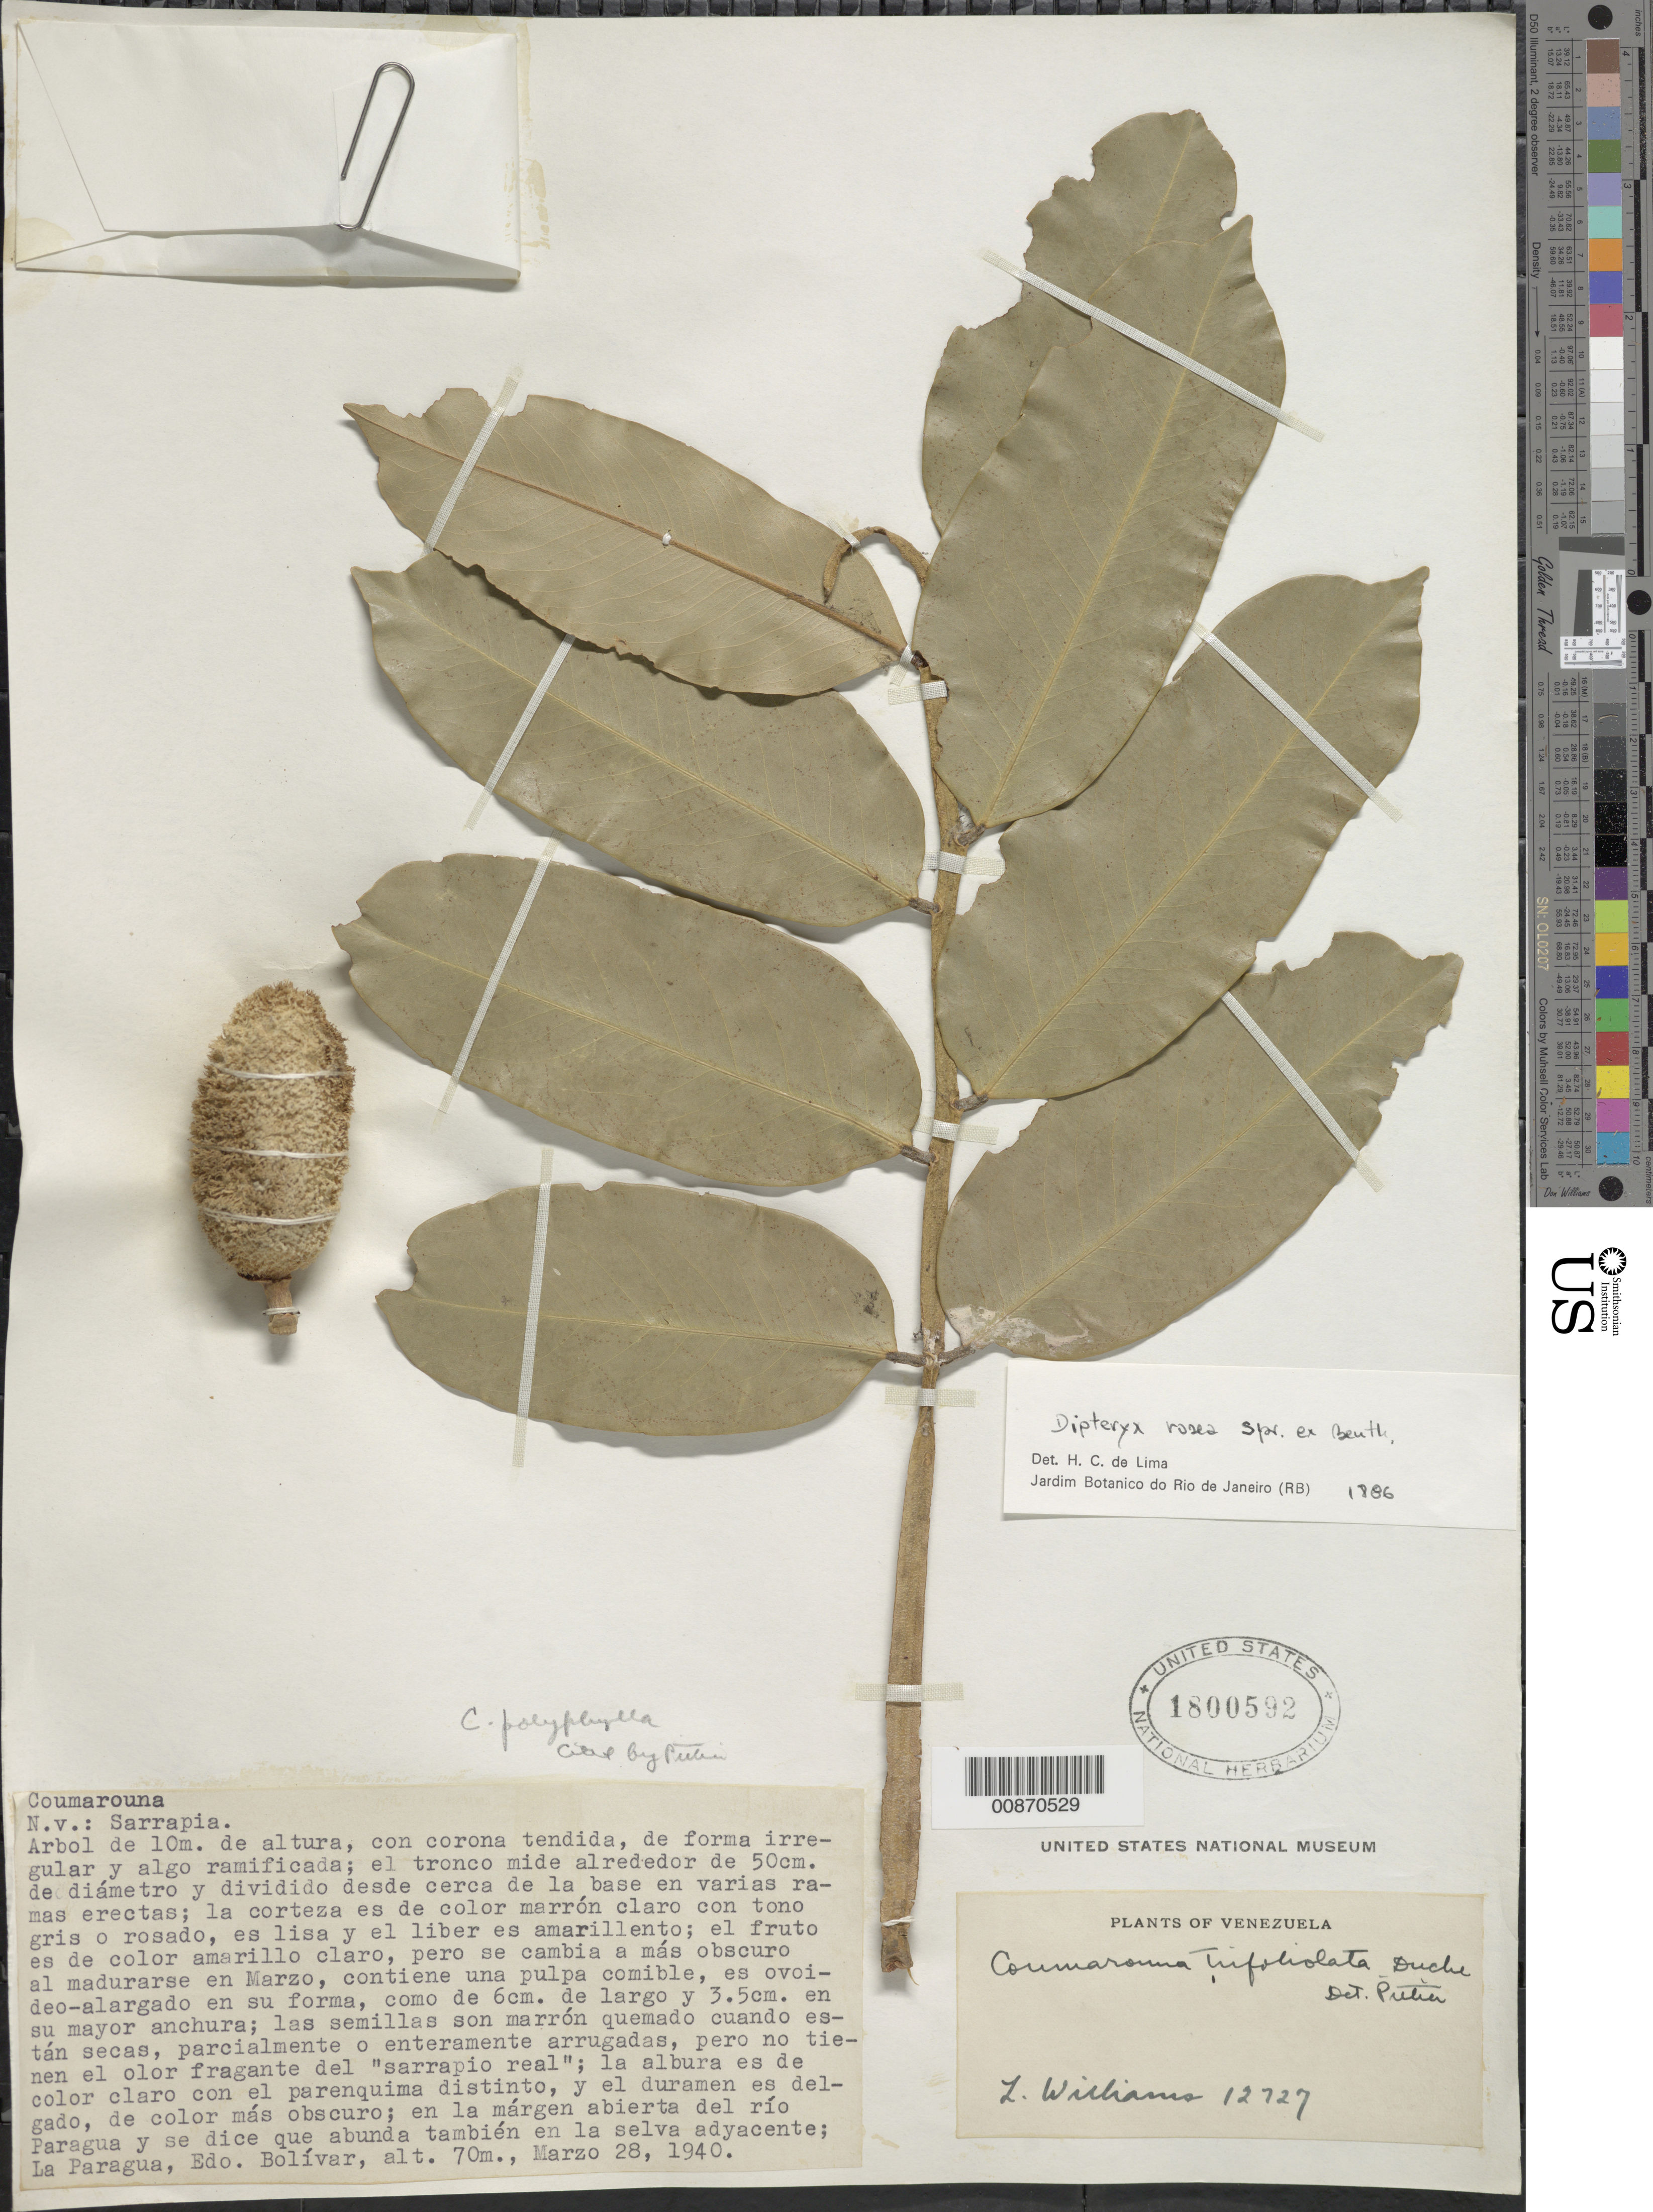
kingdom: Plantae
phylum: Tracheophyta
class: Magnoliopsida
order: Fabales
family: Fabaceae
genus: Dipteryx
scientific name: Dipteryx rosea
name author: Spruce ex Benth.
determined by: Lima, H. C. de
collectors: Ll. Williams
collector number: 12727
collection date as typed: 28-Mar-40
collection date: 1940-03-28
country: Venezuela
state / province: Bolívar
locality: La Paragua, along Río Paragua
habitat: Margen abierta del rio y se dice que abunda tambien en la selva adyacente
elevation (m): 70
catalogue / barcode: US 1800592